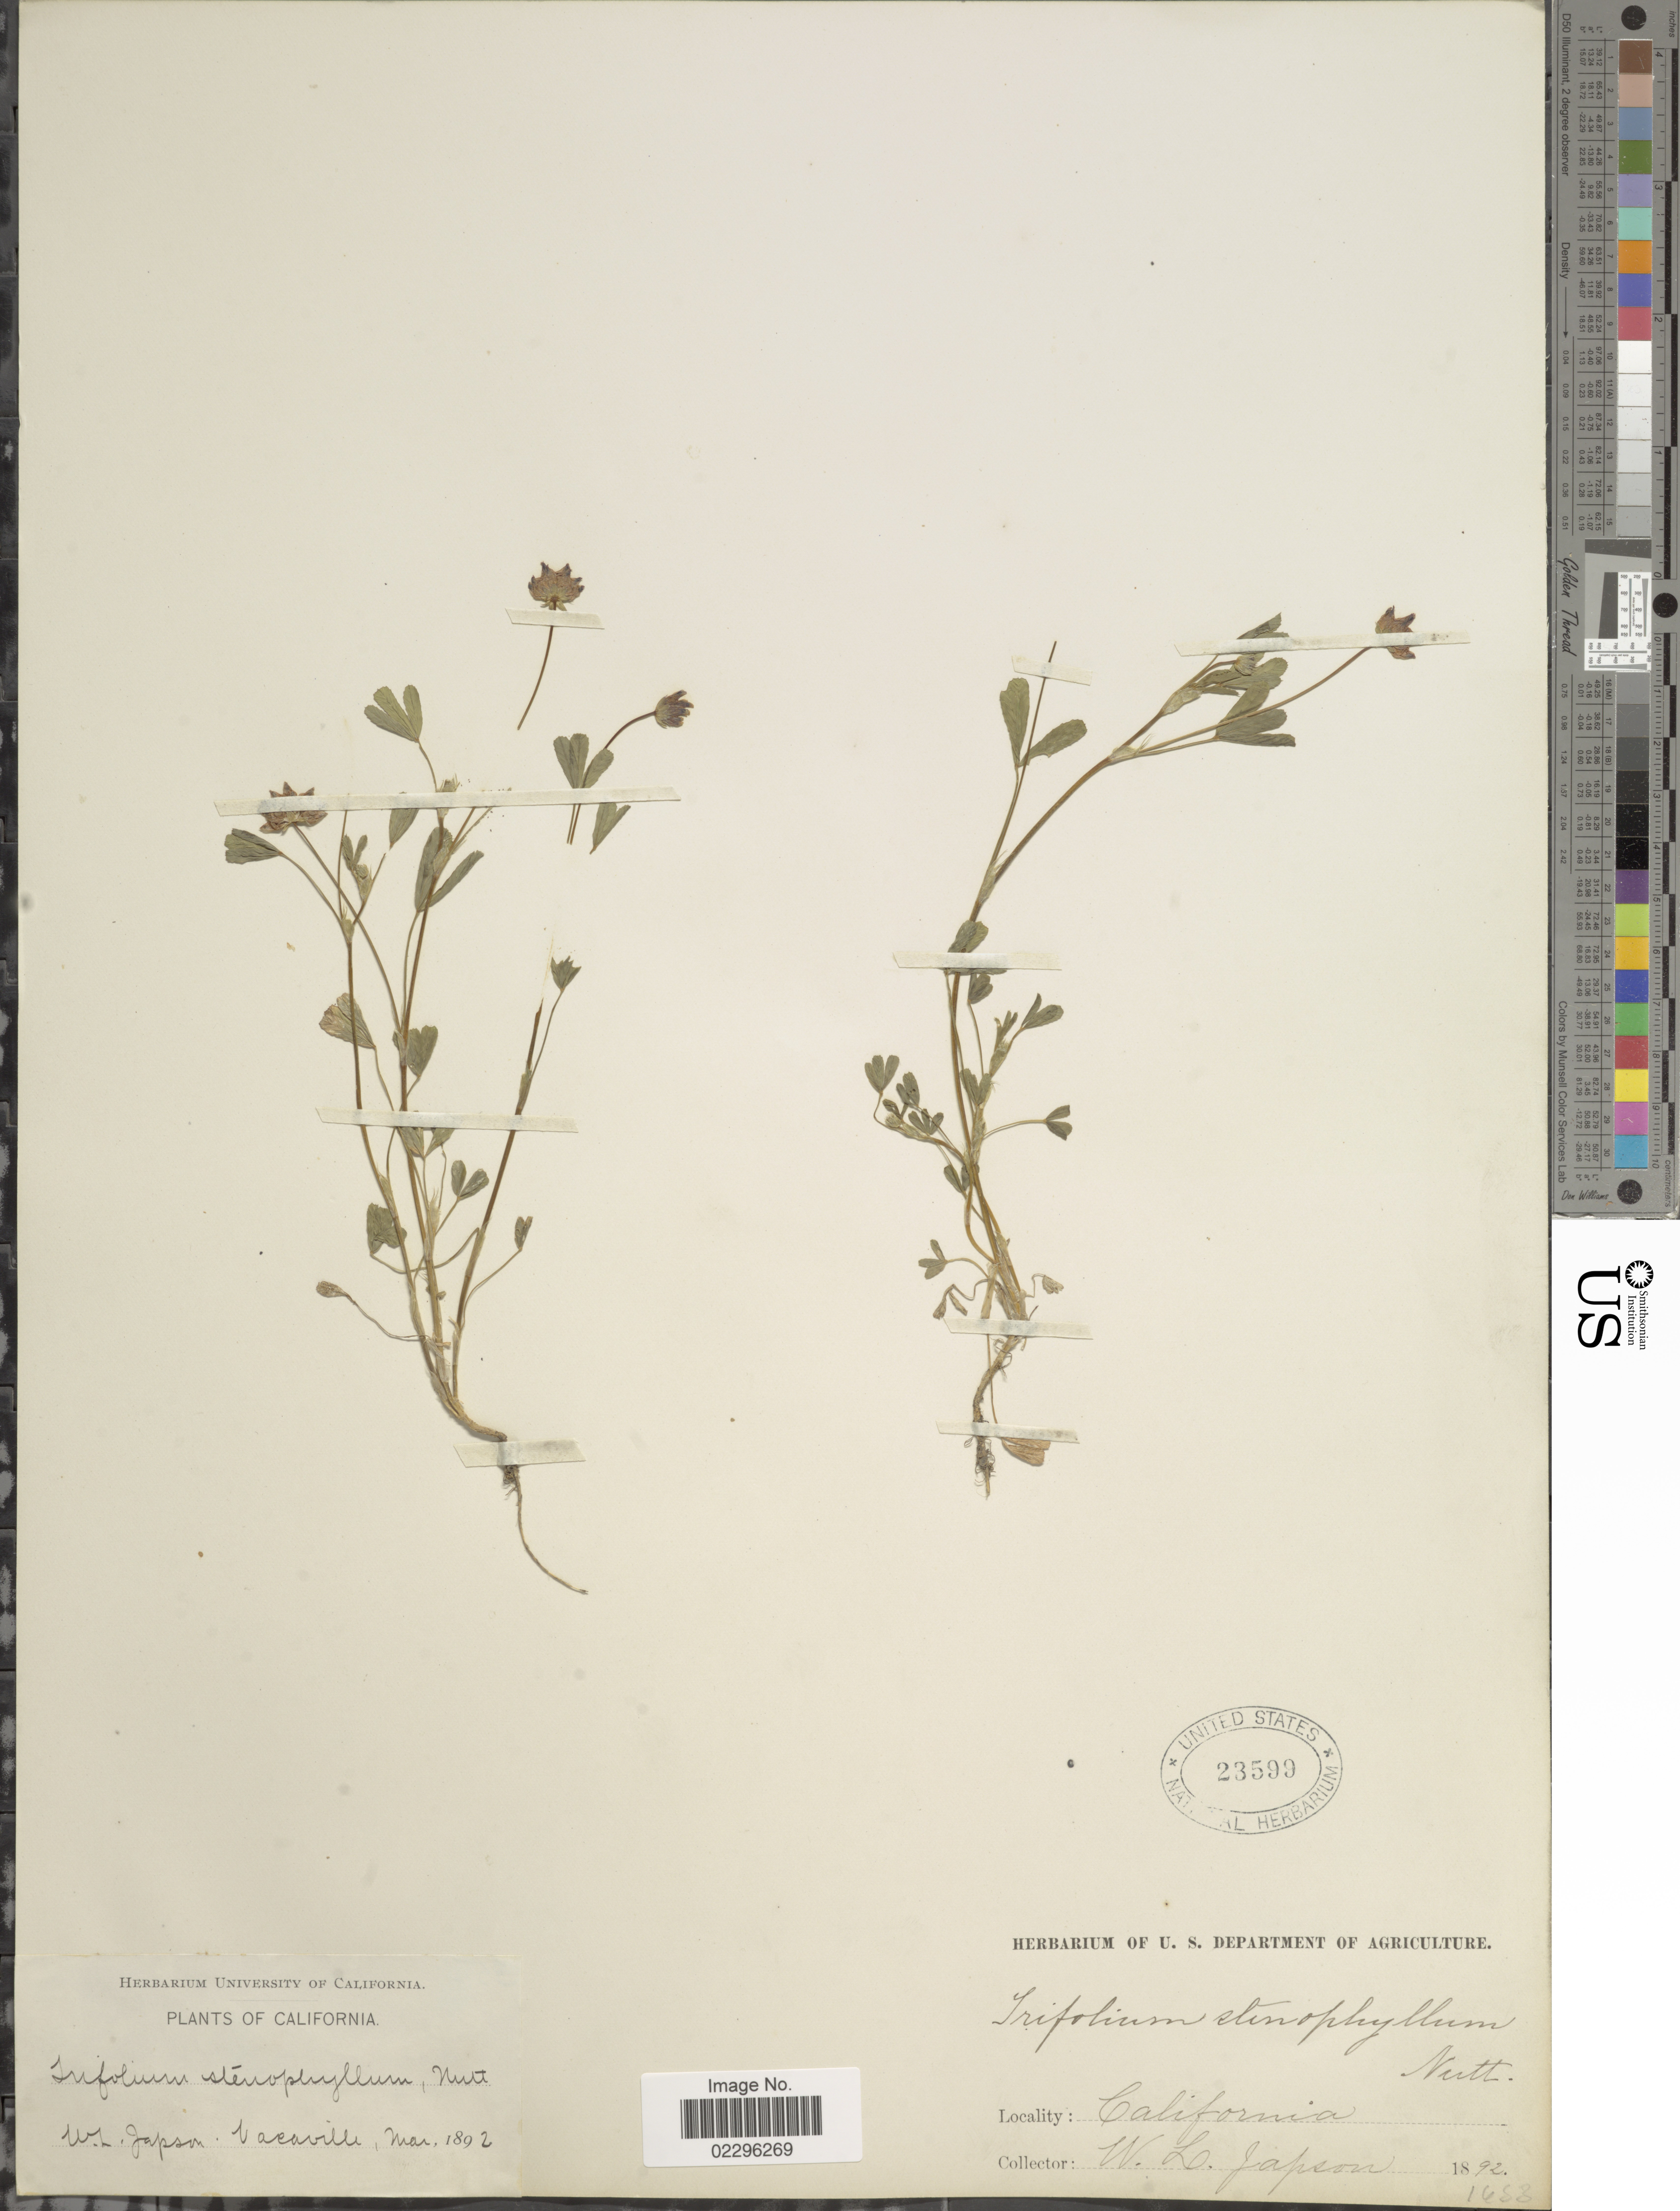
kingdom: Plantae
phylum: Tracheophyta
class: Magnoliopsida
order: Fabales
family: Fabaceae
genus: Trifolium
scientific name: Trifolium depauperatum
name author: Desv.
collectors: W. Japson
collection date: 1892-03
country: United States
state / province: California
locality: Vacaville.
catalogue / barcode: US 23599